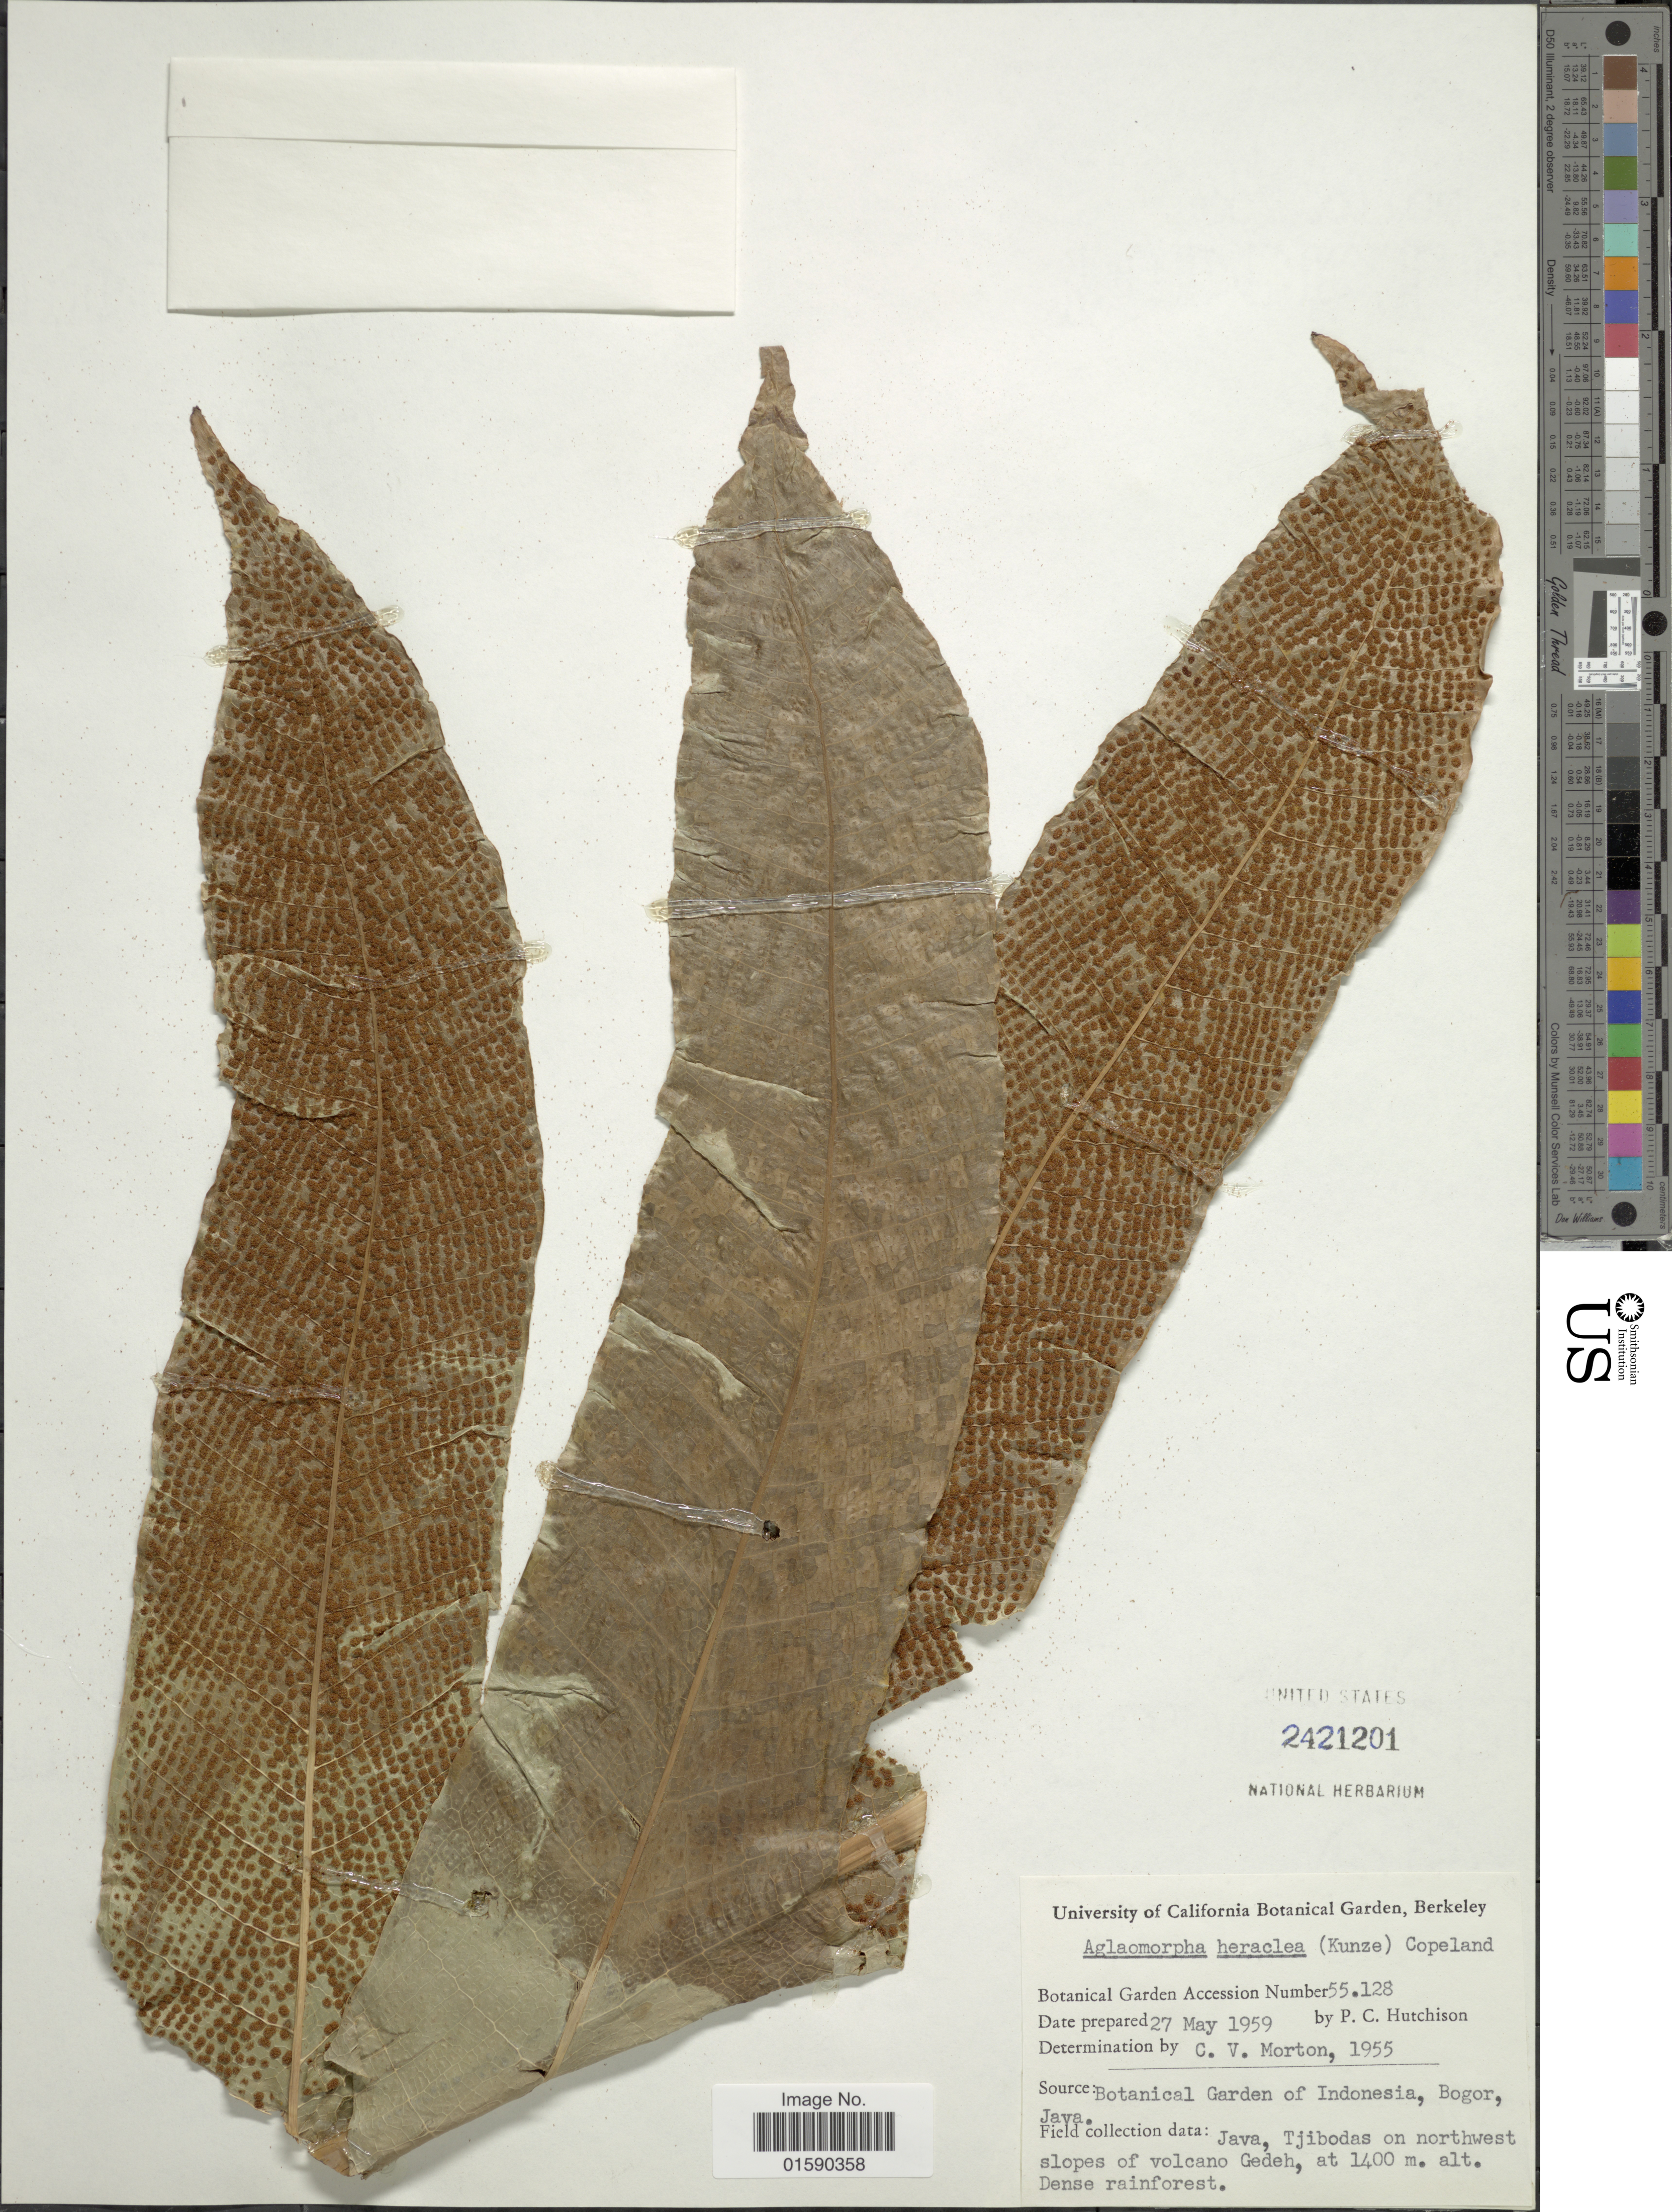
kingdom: Plantae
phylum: Tracheophyta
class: Polypodiopsida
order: Polypodiales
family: Polypodiaceae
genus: Aglaomorpha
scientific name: Aglaomorpha heraclea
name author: (Kunze) Copel.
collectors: P. C. Hutchison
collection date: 1959-05-27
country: United States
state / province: California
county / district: Alameda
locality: University of California Botanical Garden, Berkeley.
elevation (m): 1400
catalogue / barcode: US 2421201